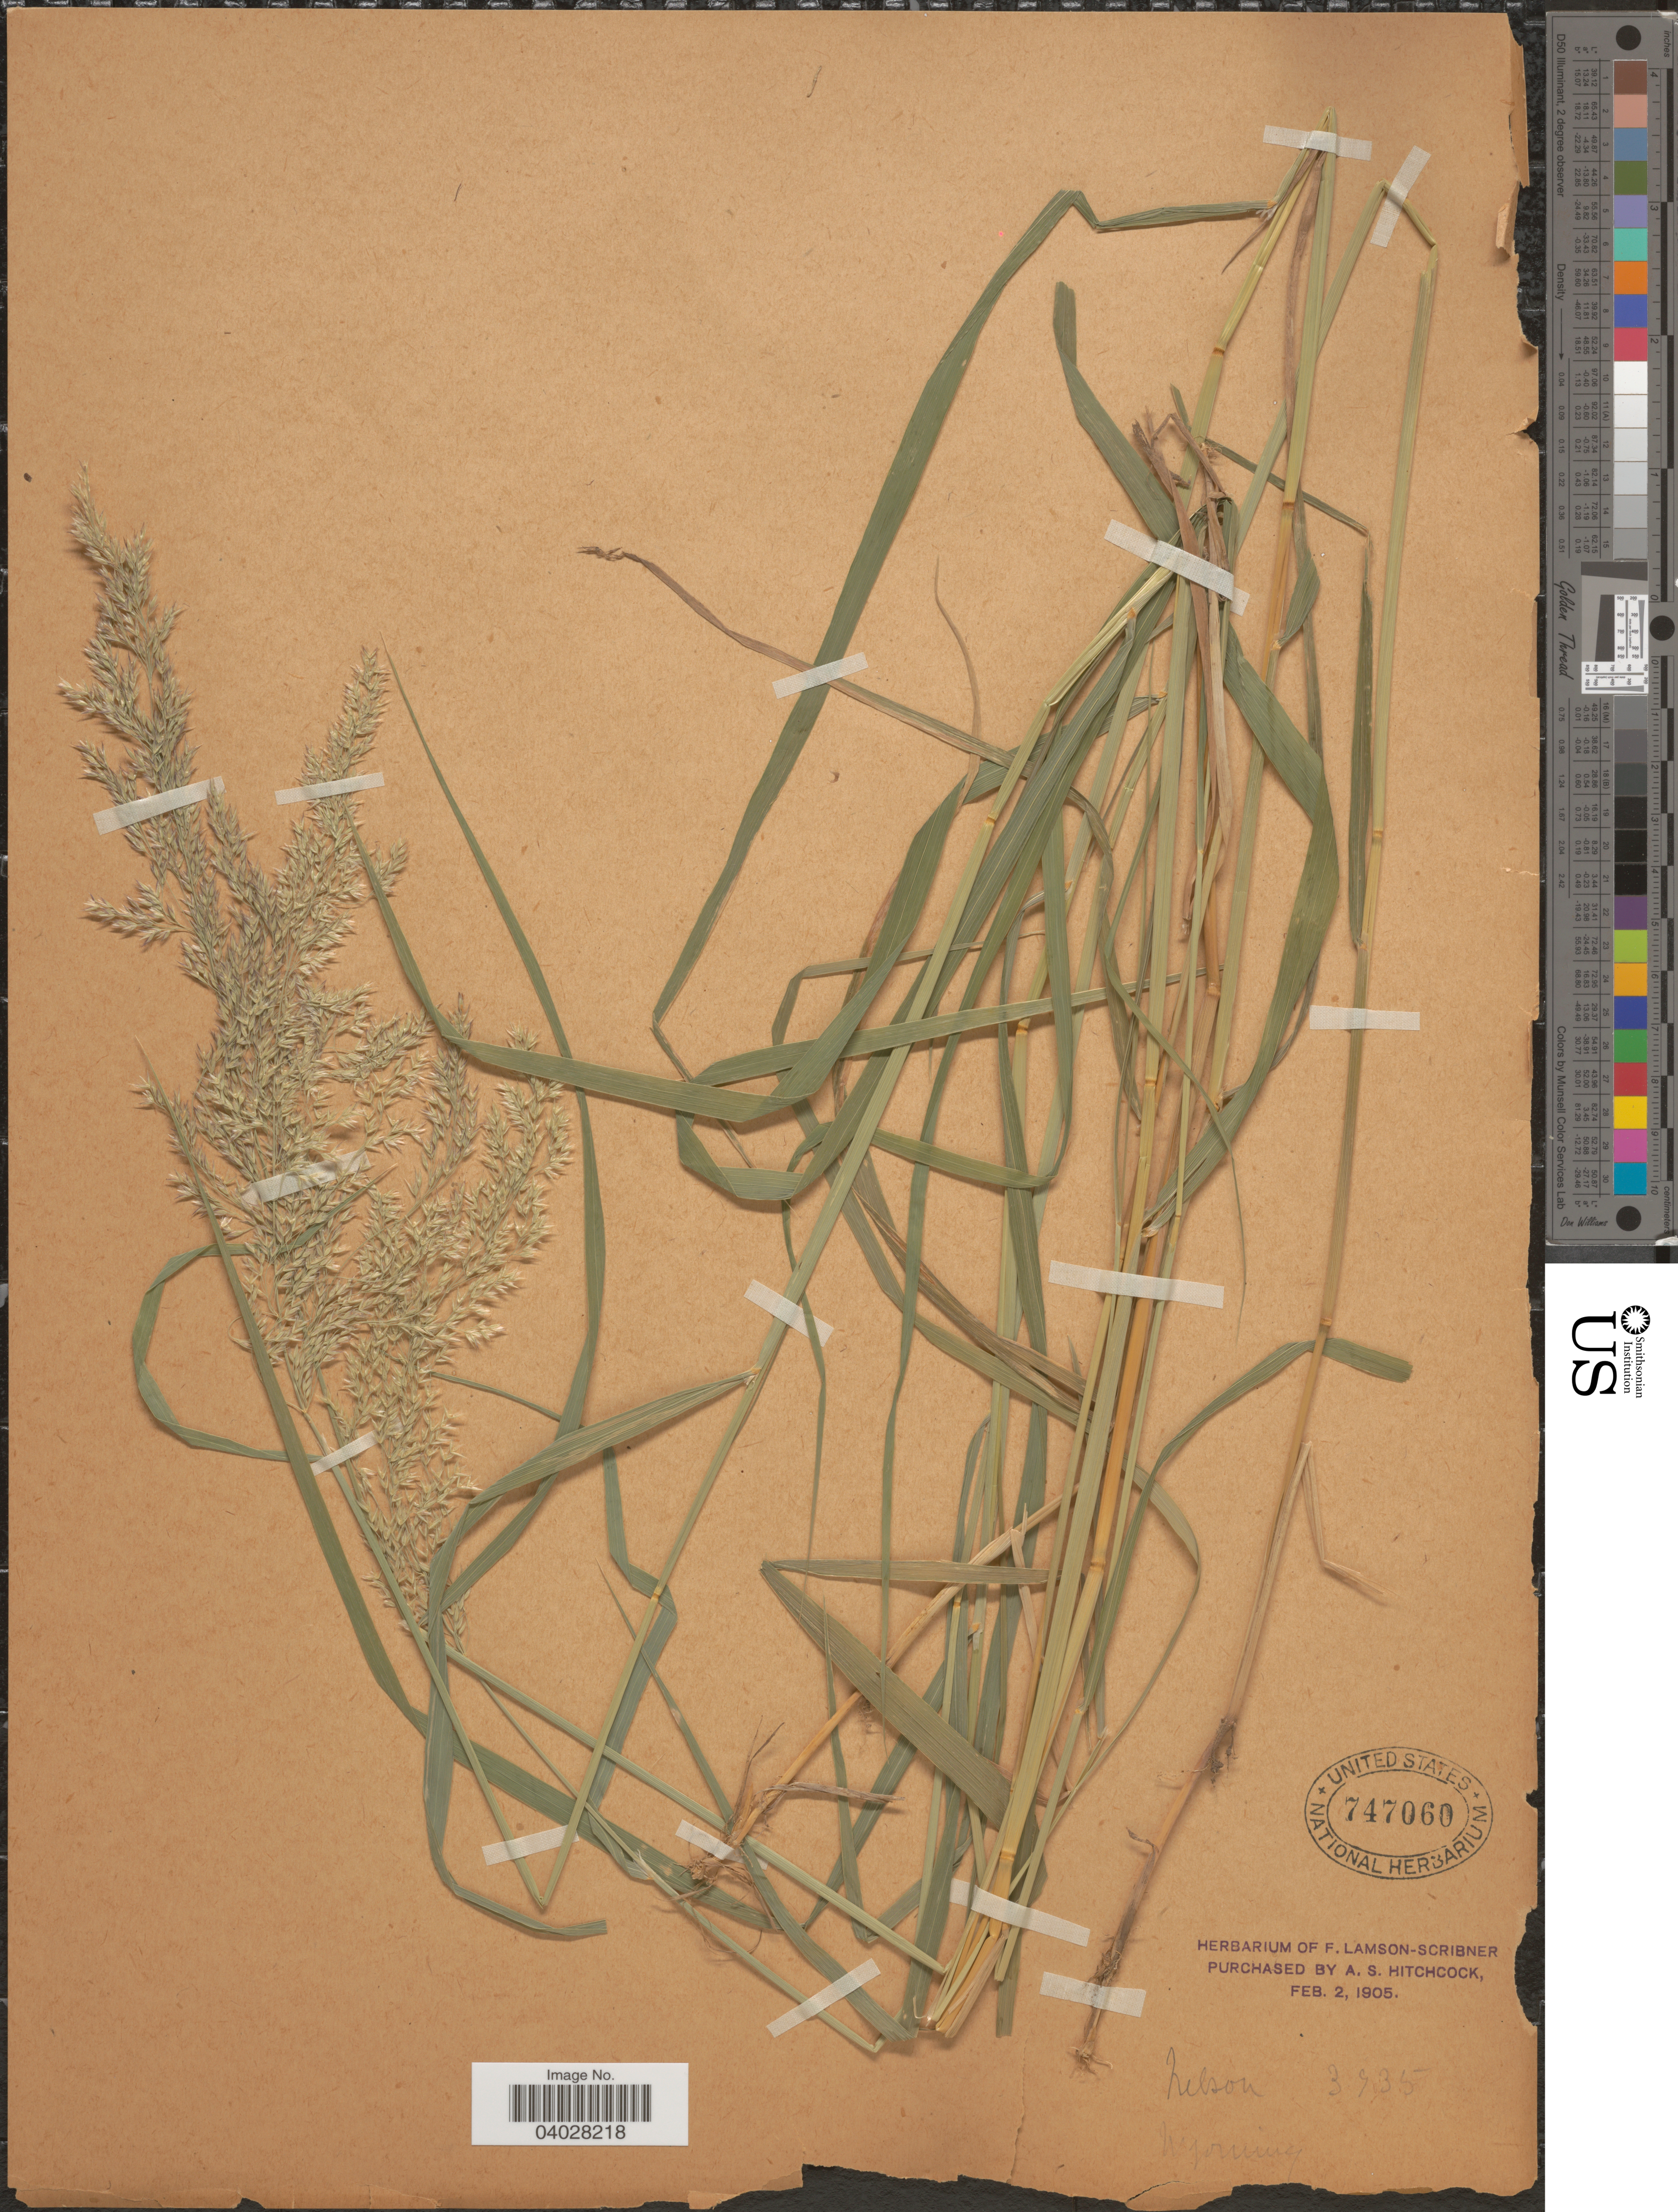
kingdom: Plantae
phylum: Tracheophyta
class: Liliopsida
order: Poales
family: Poaceae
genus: Calamagrostis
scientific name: Calamagrostis canadensis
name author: (Michx.) P. Beauv.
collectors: Nelson, --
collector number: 3935*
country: United States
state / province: Wyoming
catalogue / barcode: US 747060